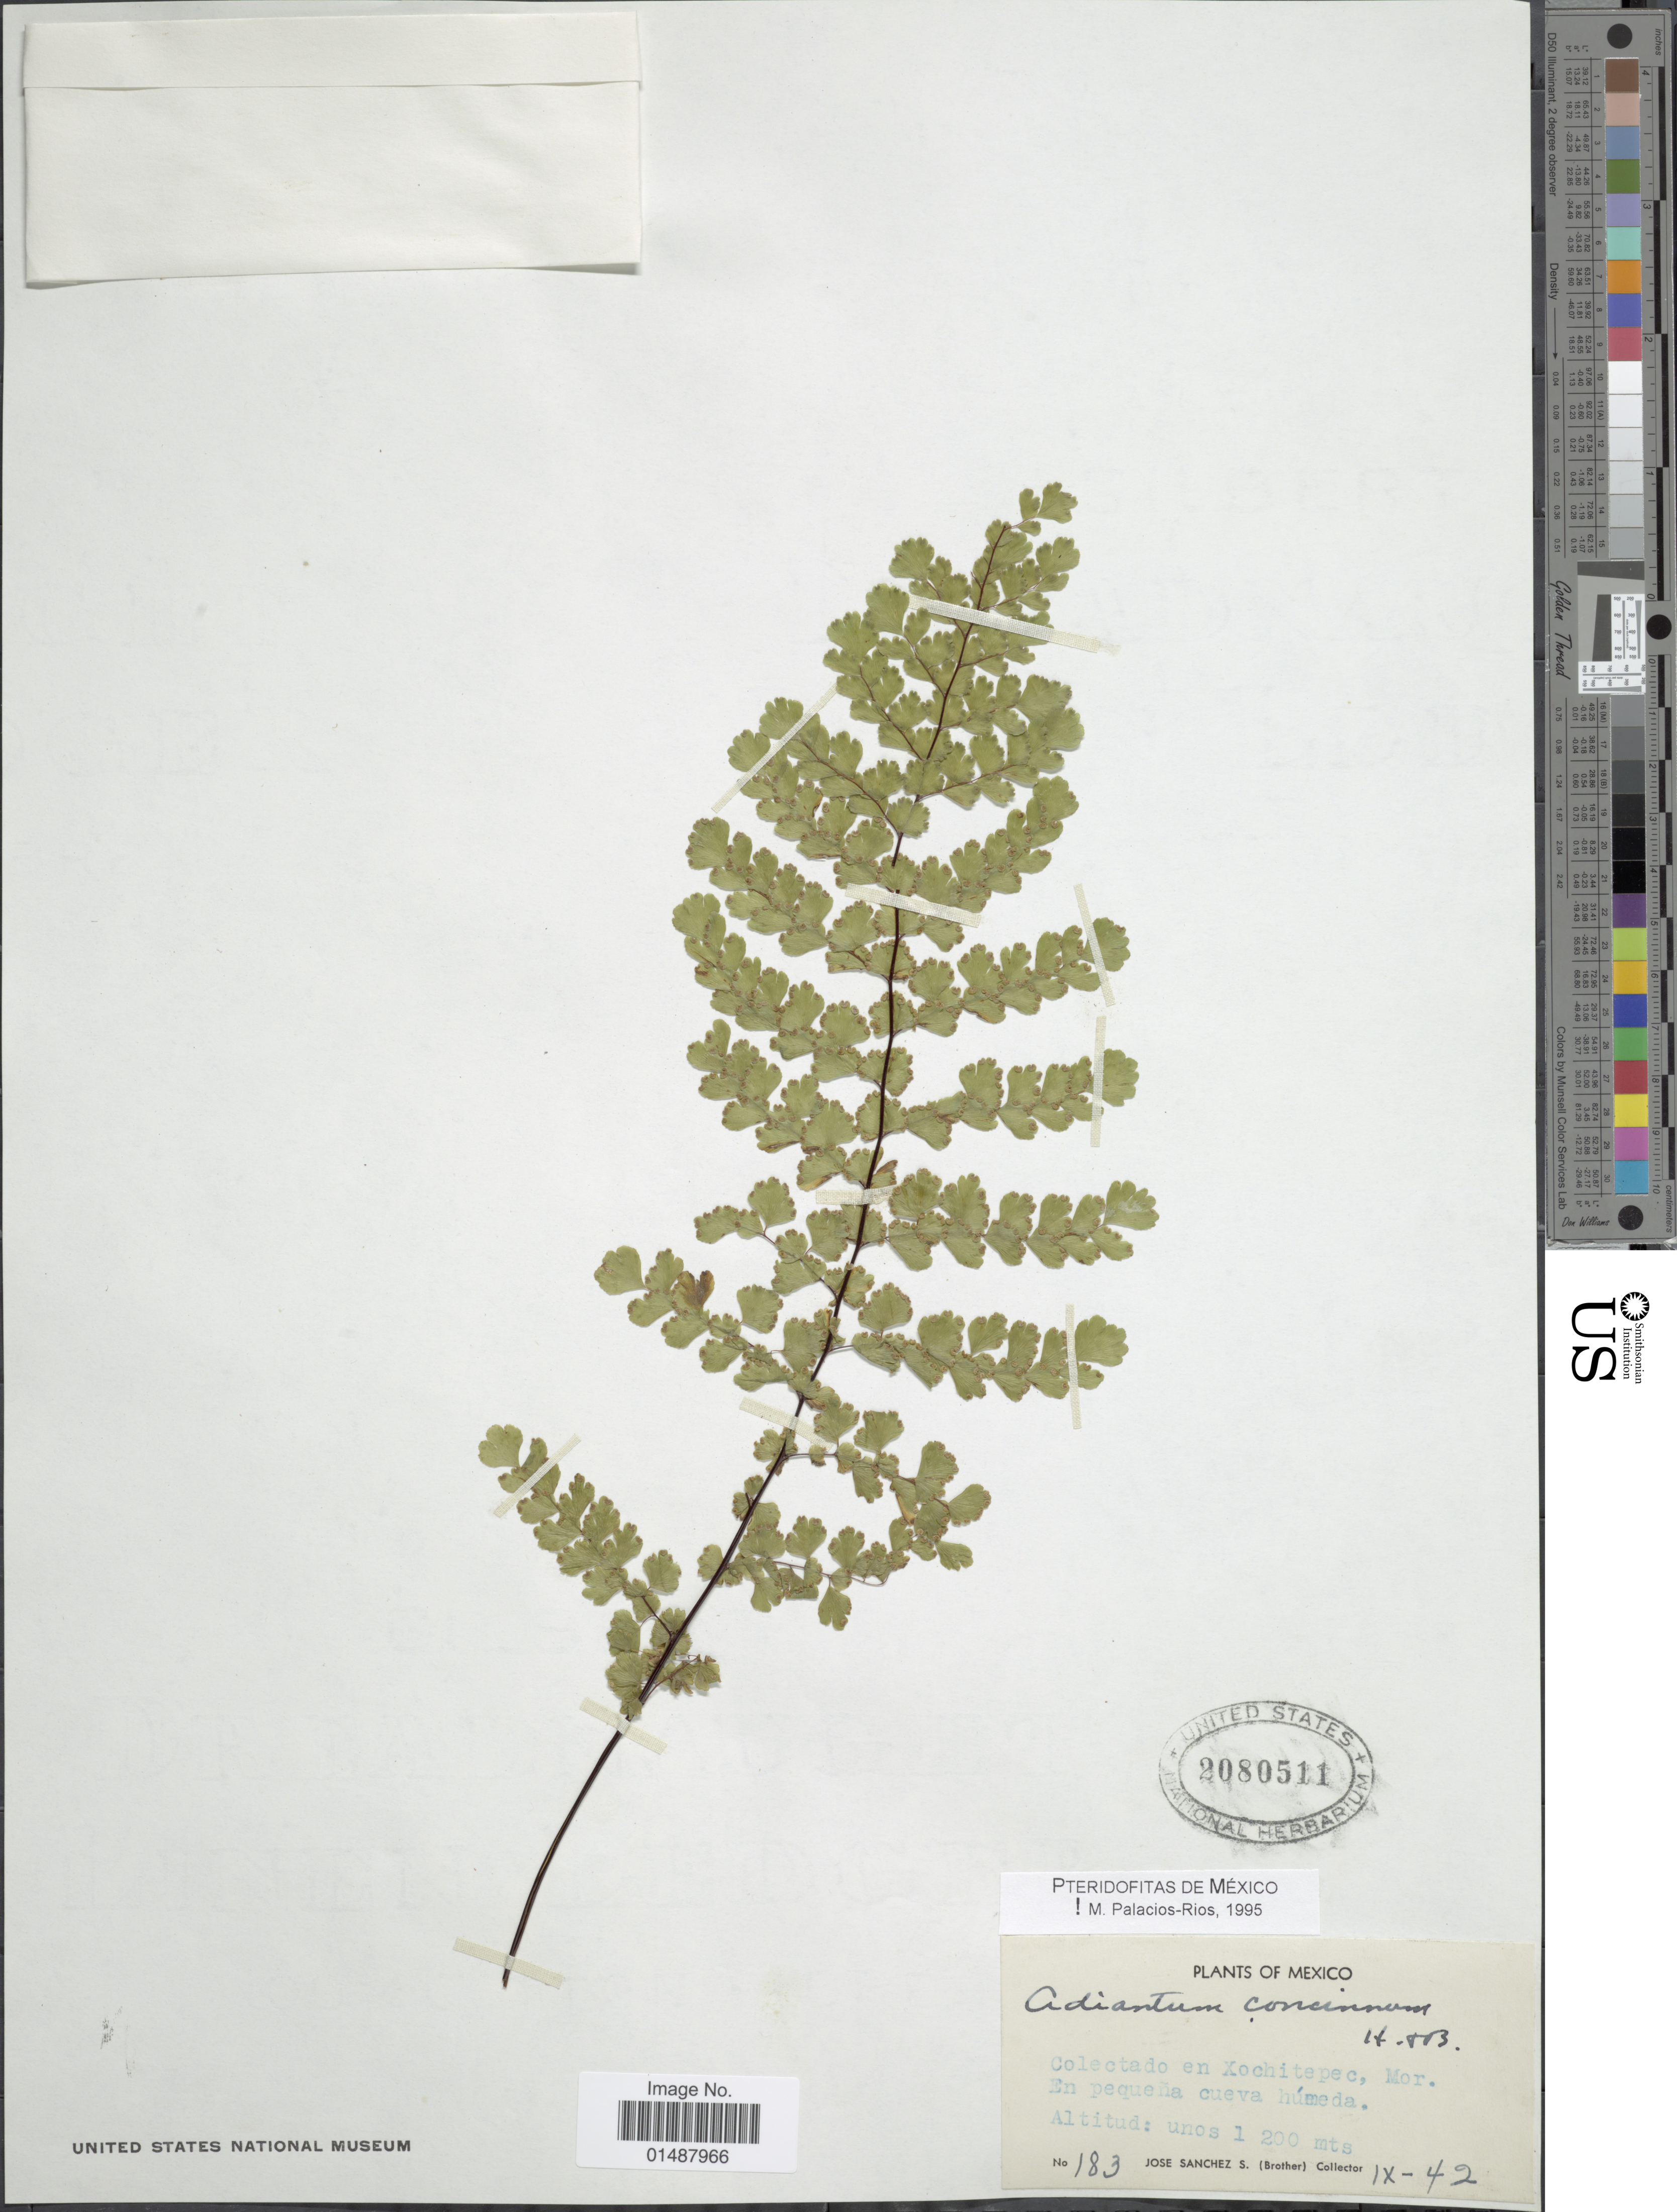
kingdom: Plantae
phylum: Tracheophyta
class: Polypodiopsida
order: Polypodiales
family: Pteridaceae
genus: Adiantum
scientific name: Adiantum concinnum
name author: Humb. & Bonpl. ex Willd.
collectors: J. Sanchez S.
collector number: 183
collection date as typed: Transcribed d/m/y: /9/42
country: Mexico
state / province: Morelos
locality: En Xochitepec, Mor. En pequena cueva humeda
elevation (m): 1200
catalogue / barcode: US 2080511